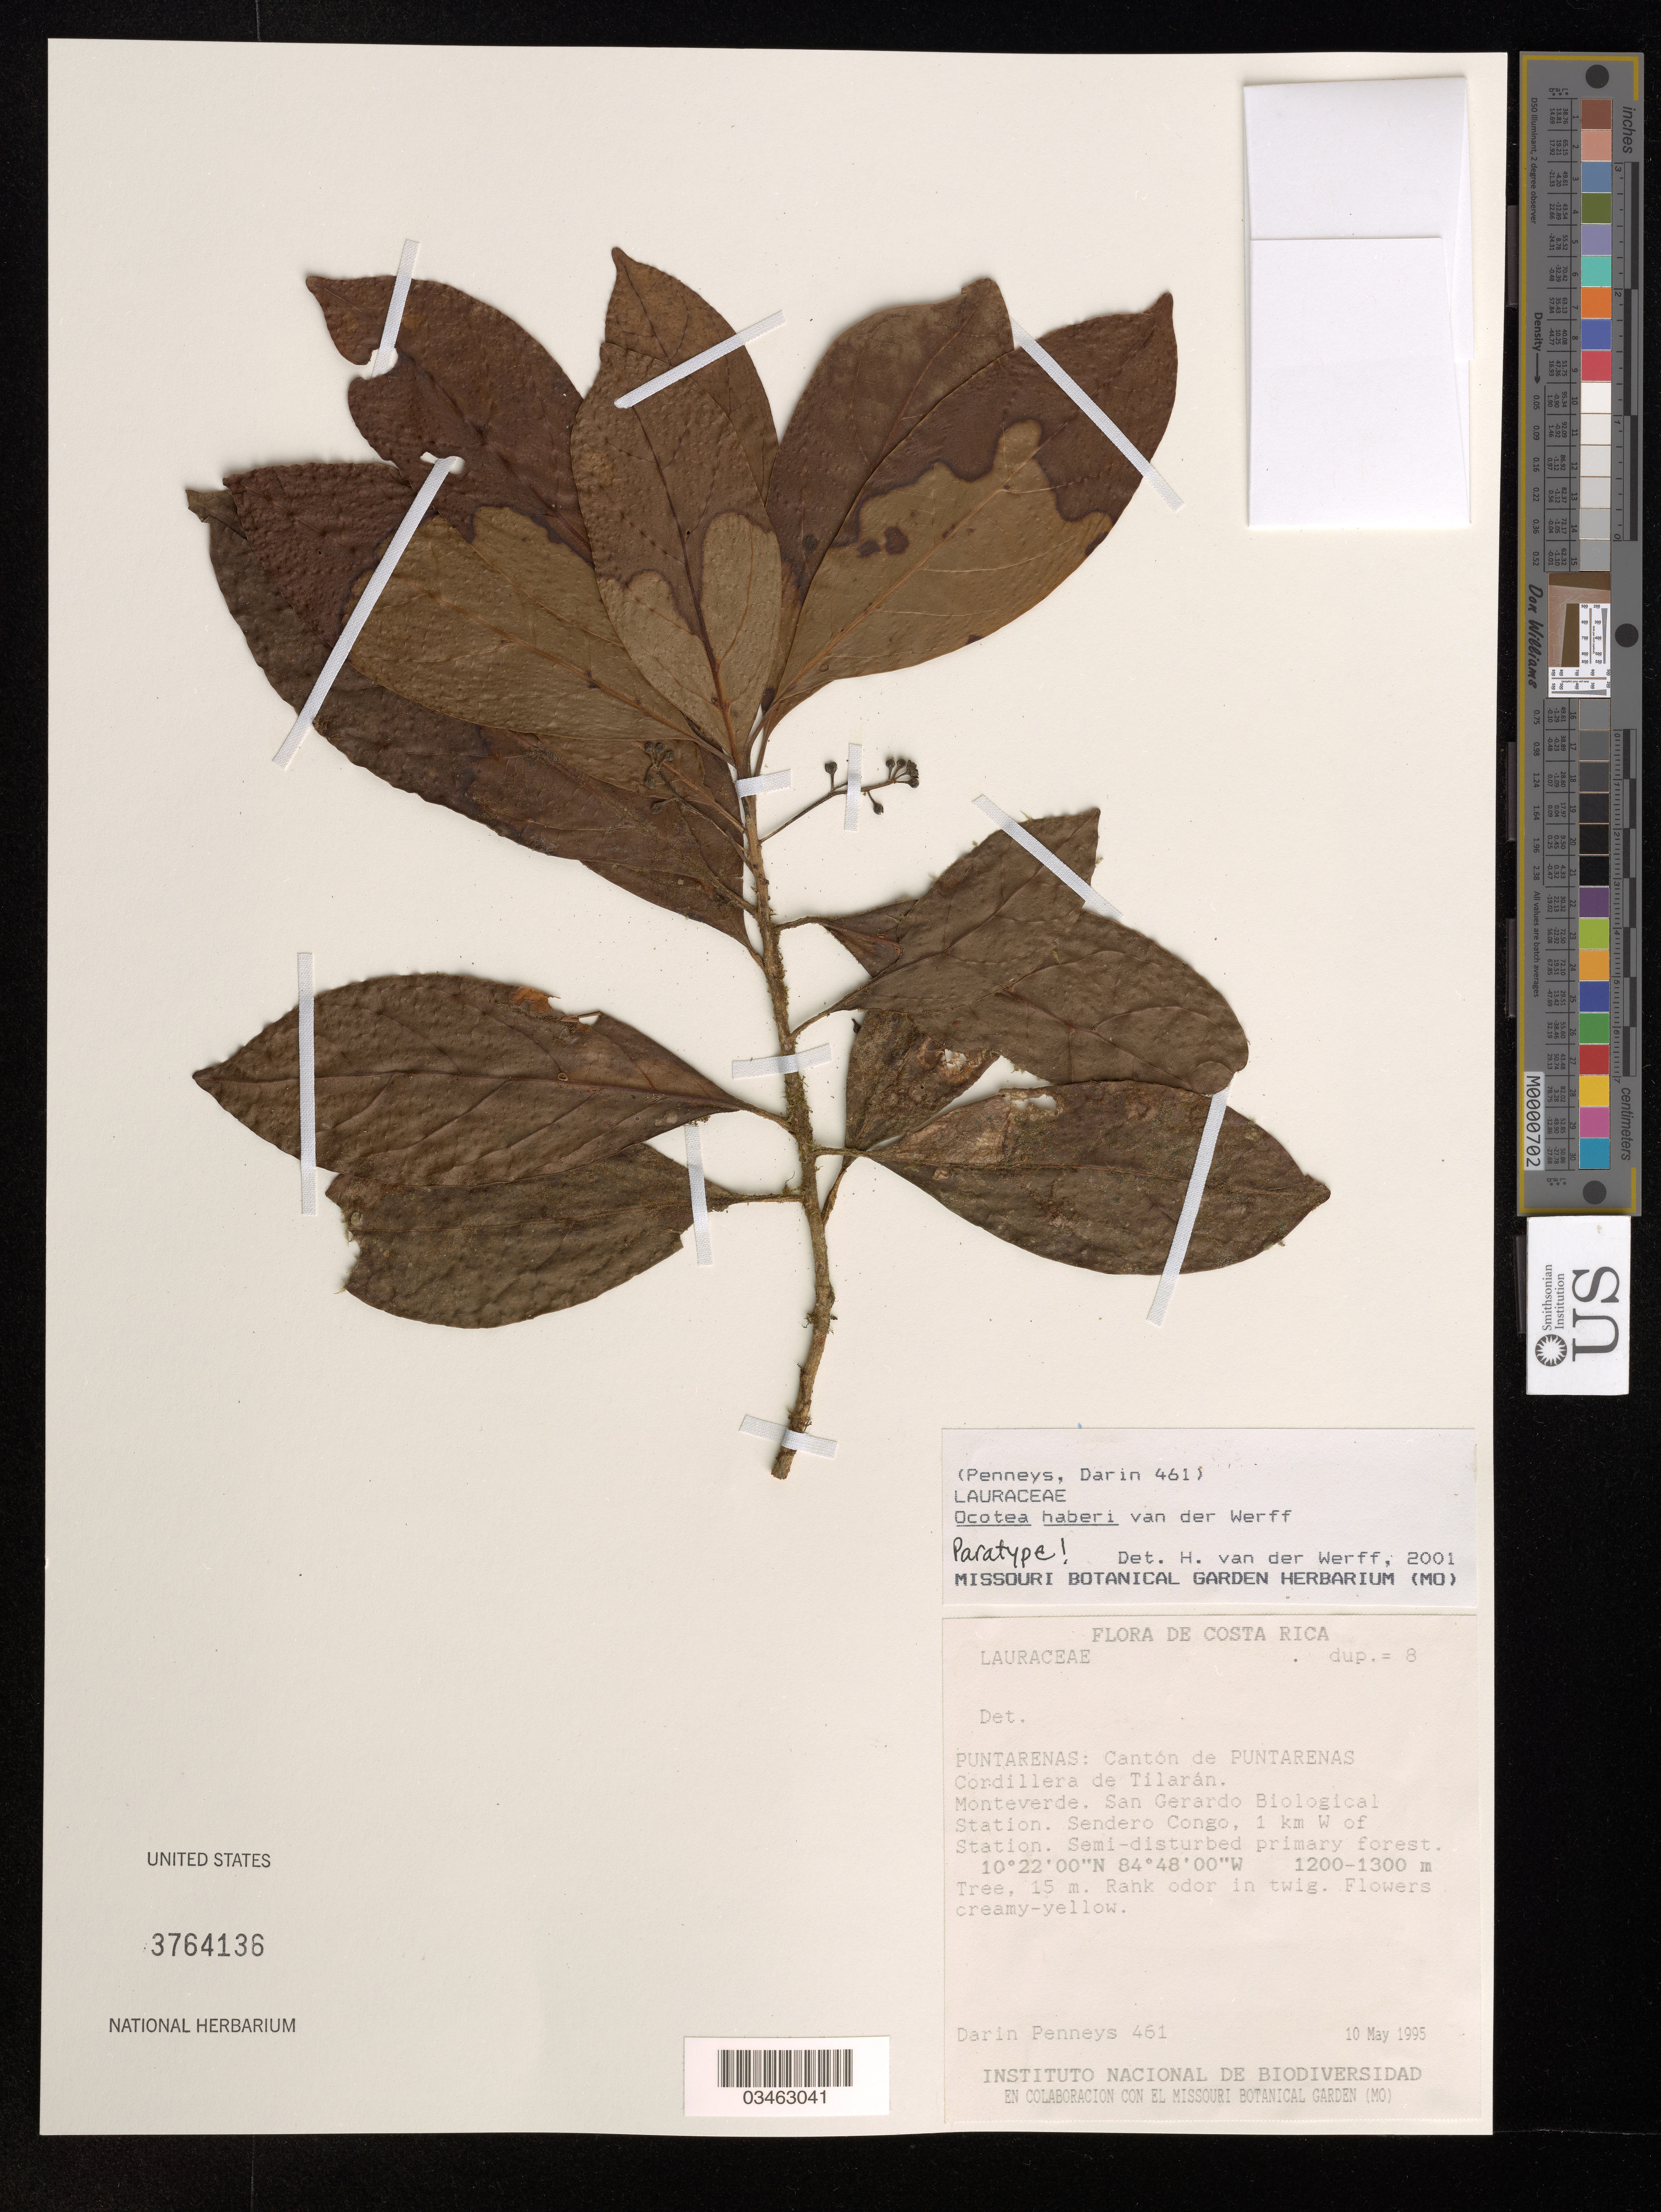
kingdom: Plantae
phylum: Tracheophyta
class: Magnoliopsida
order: Laurales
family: Lauraceae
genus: Ocotea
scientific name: Ocotea haberi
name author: van der Werff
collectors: D. S. Penneys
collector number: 461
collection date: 1995-05-10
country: Costa Rica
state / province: Puntarenas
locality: Cantón de Puntarenas, Cordillera de Tilarán, Monteverde, San Gerardo Biological Station. Sendero Congo, 1 km W of Station.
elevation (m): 3963600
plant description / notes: Paratype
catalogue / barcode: US 3764136